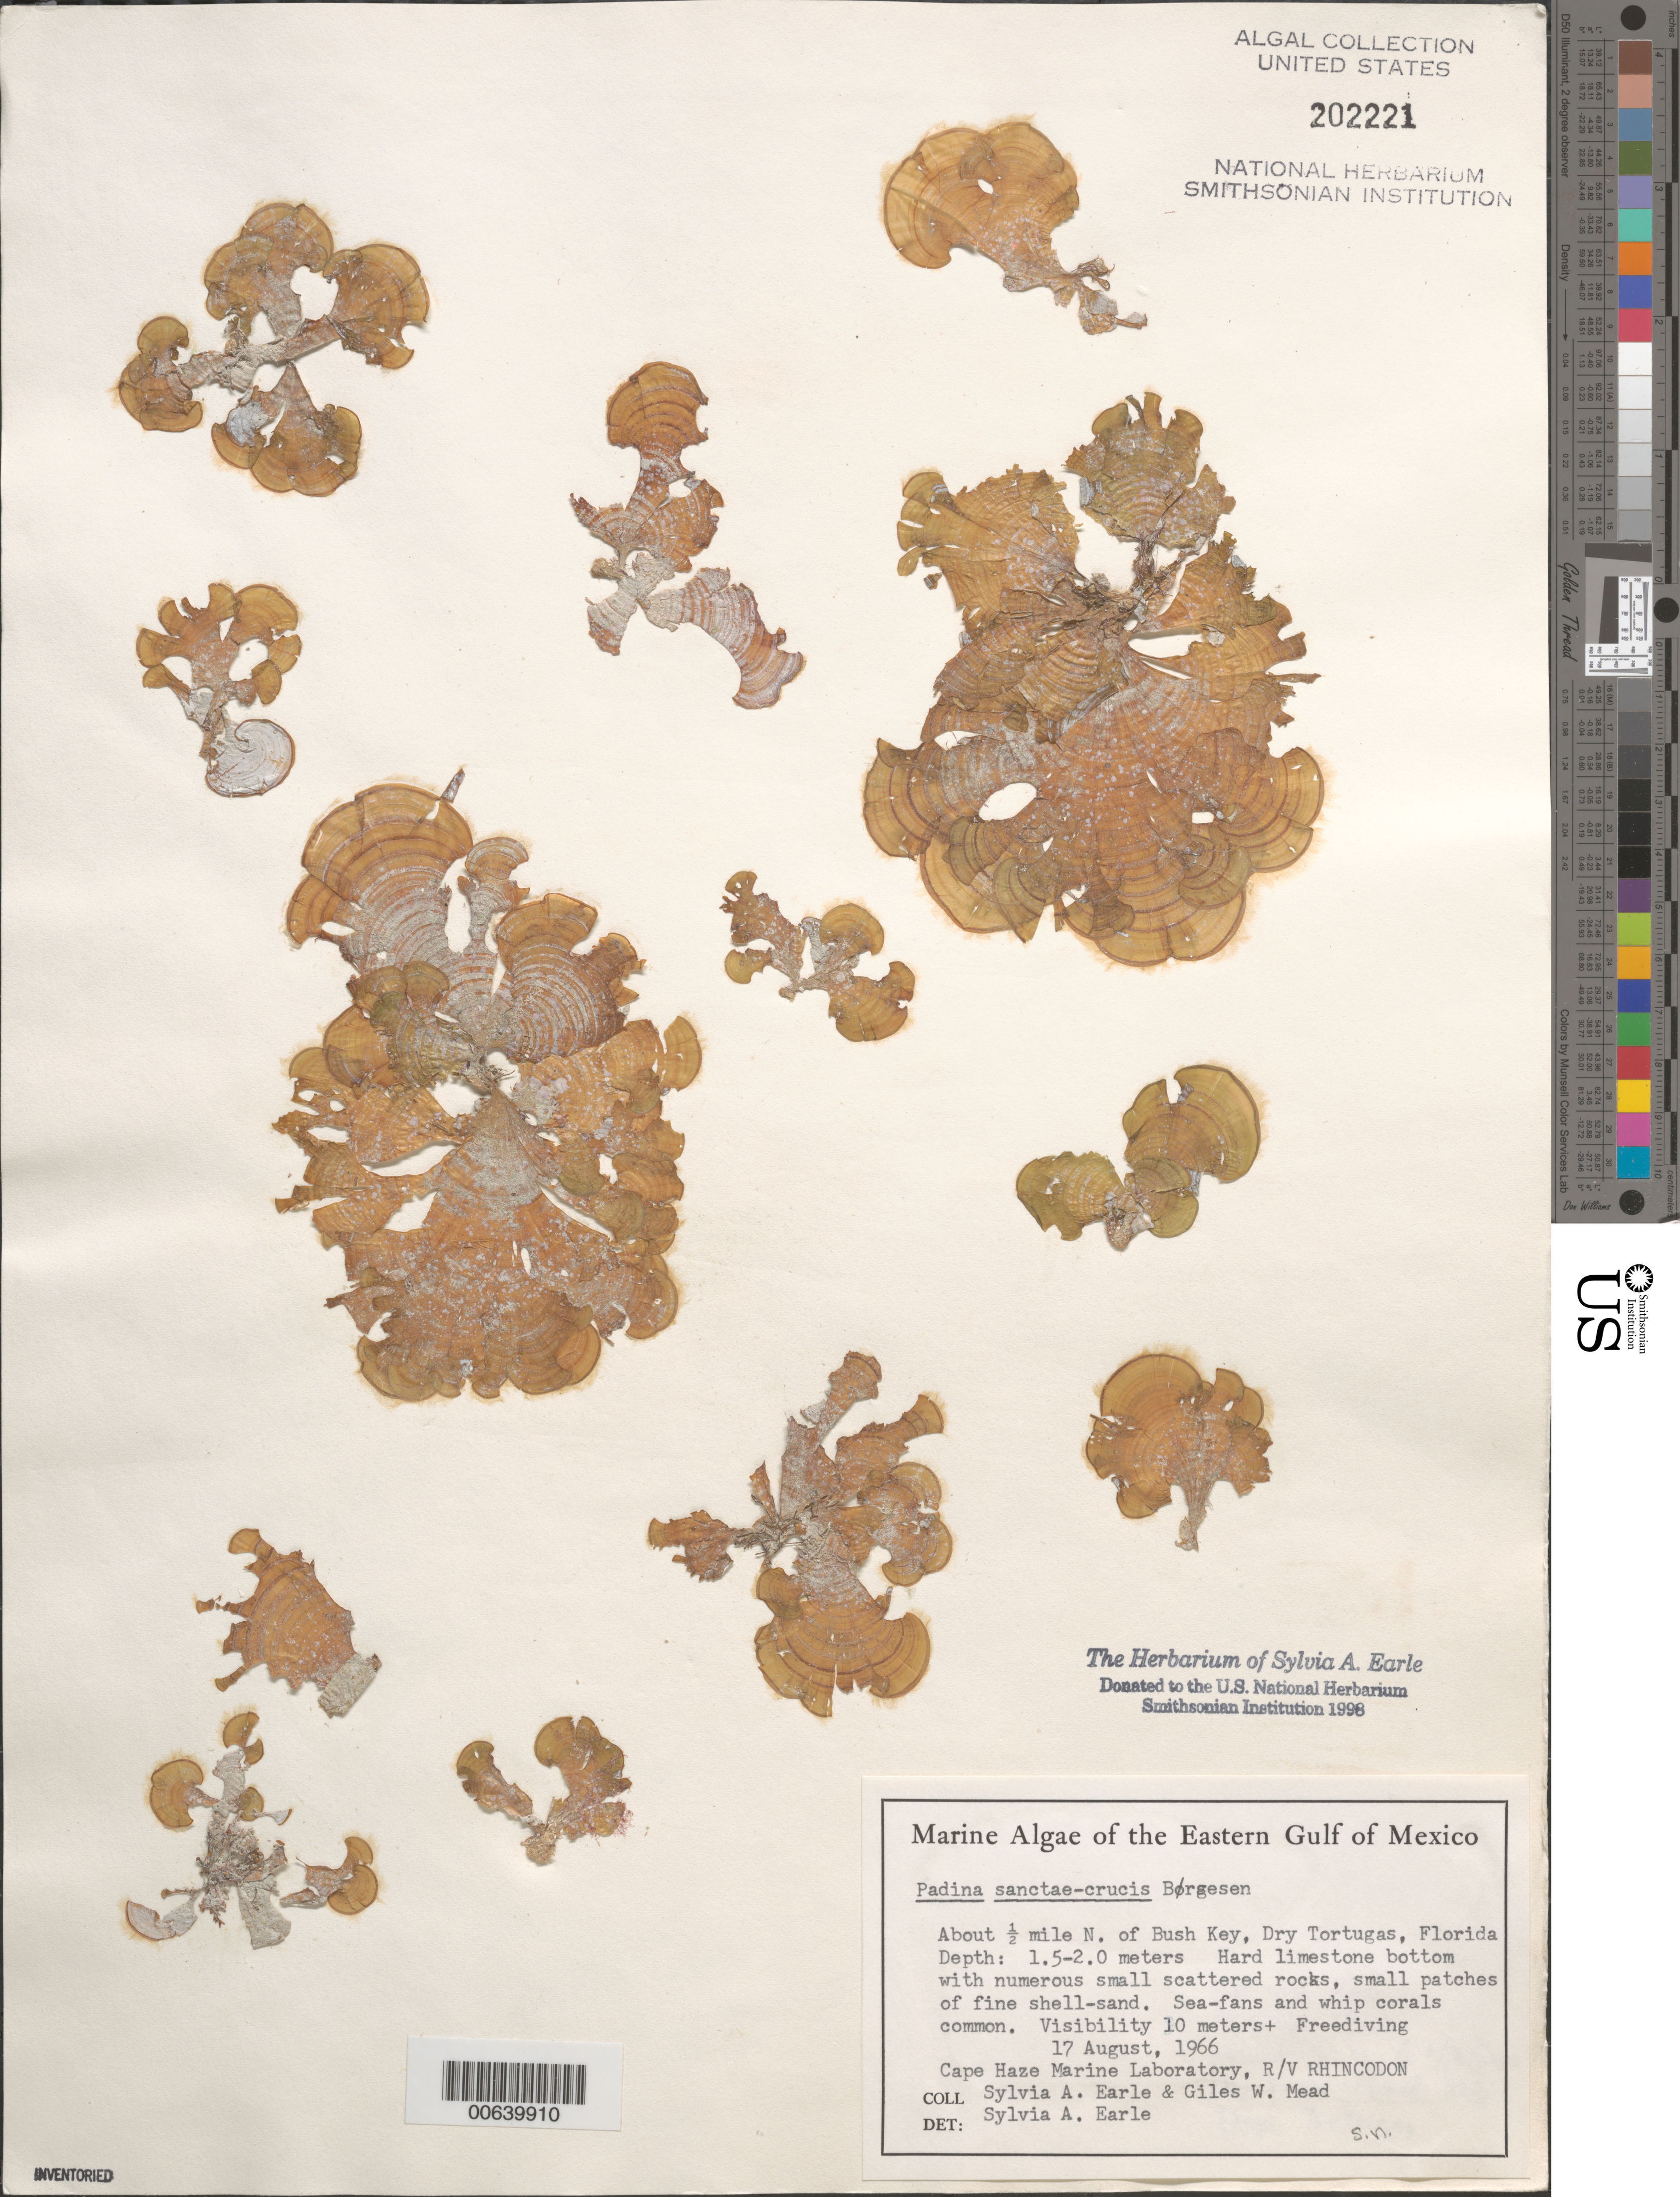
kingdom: Chromista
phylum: Ochrophyta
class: Phaeophyceae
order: Dictyotales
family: Dictyotaceae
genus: Padina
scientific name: Padina sanctae-crucis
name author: Børgesen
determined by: Earle, S. A.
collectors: S. A. Earle & G. W. Mead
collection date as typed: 17 Aug 1966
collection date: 1966-08-17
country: United States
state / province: Florida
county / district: Monroe County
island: Dry Tortugas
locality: Ca. 0.25 mile north off Bush Key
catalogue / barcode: US 202221